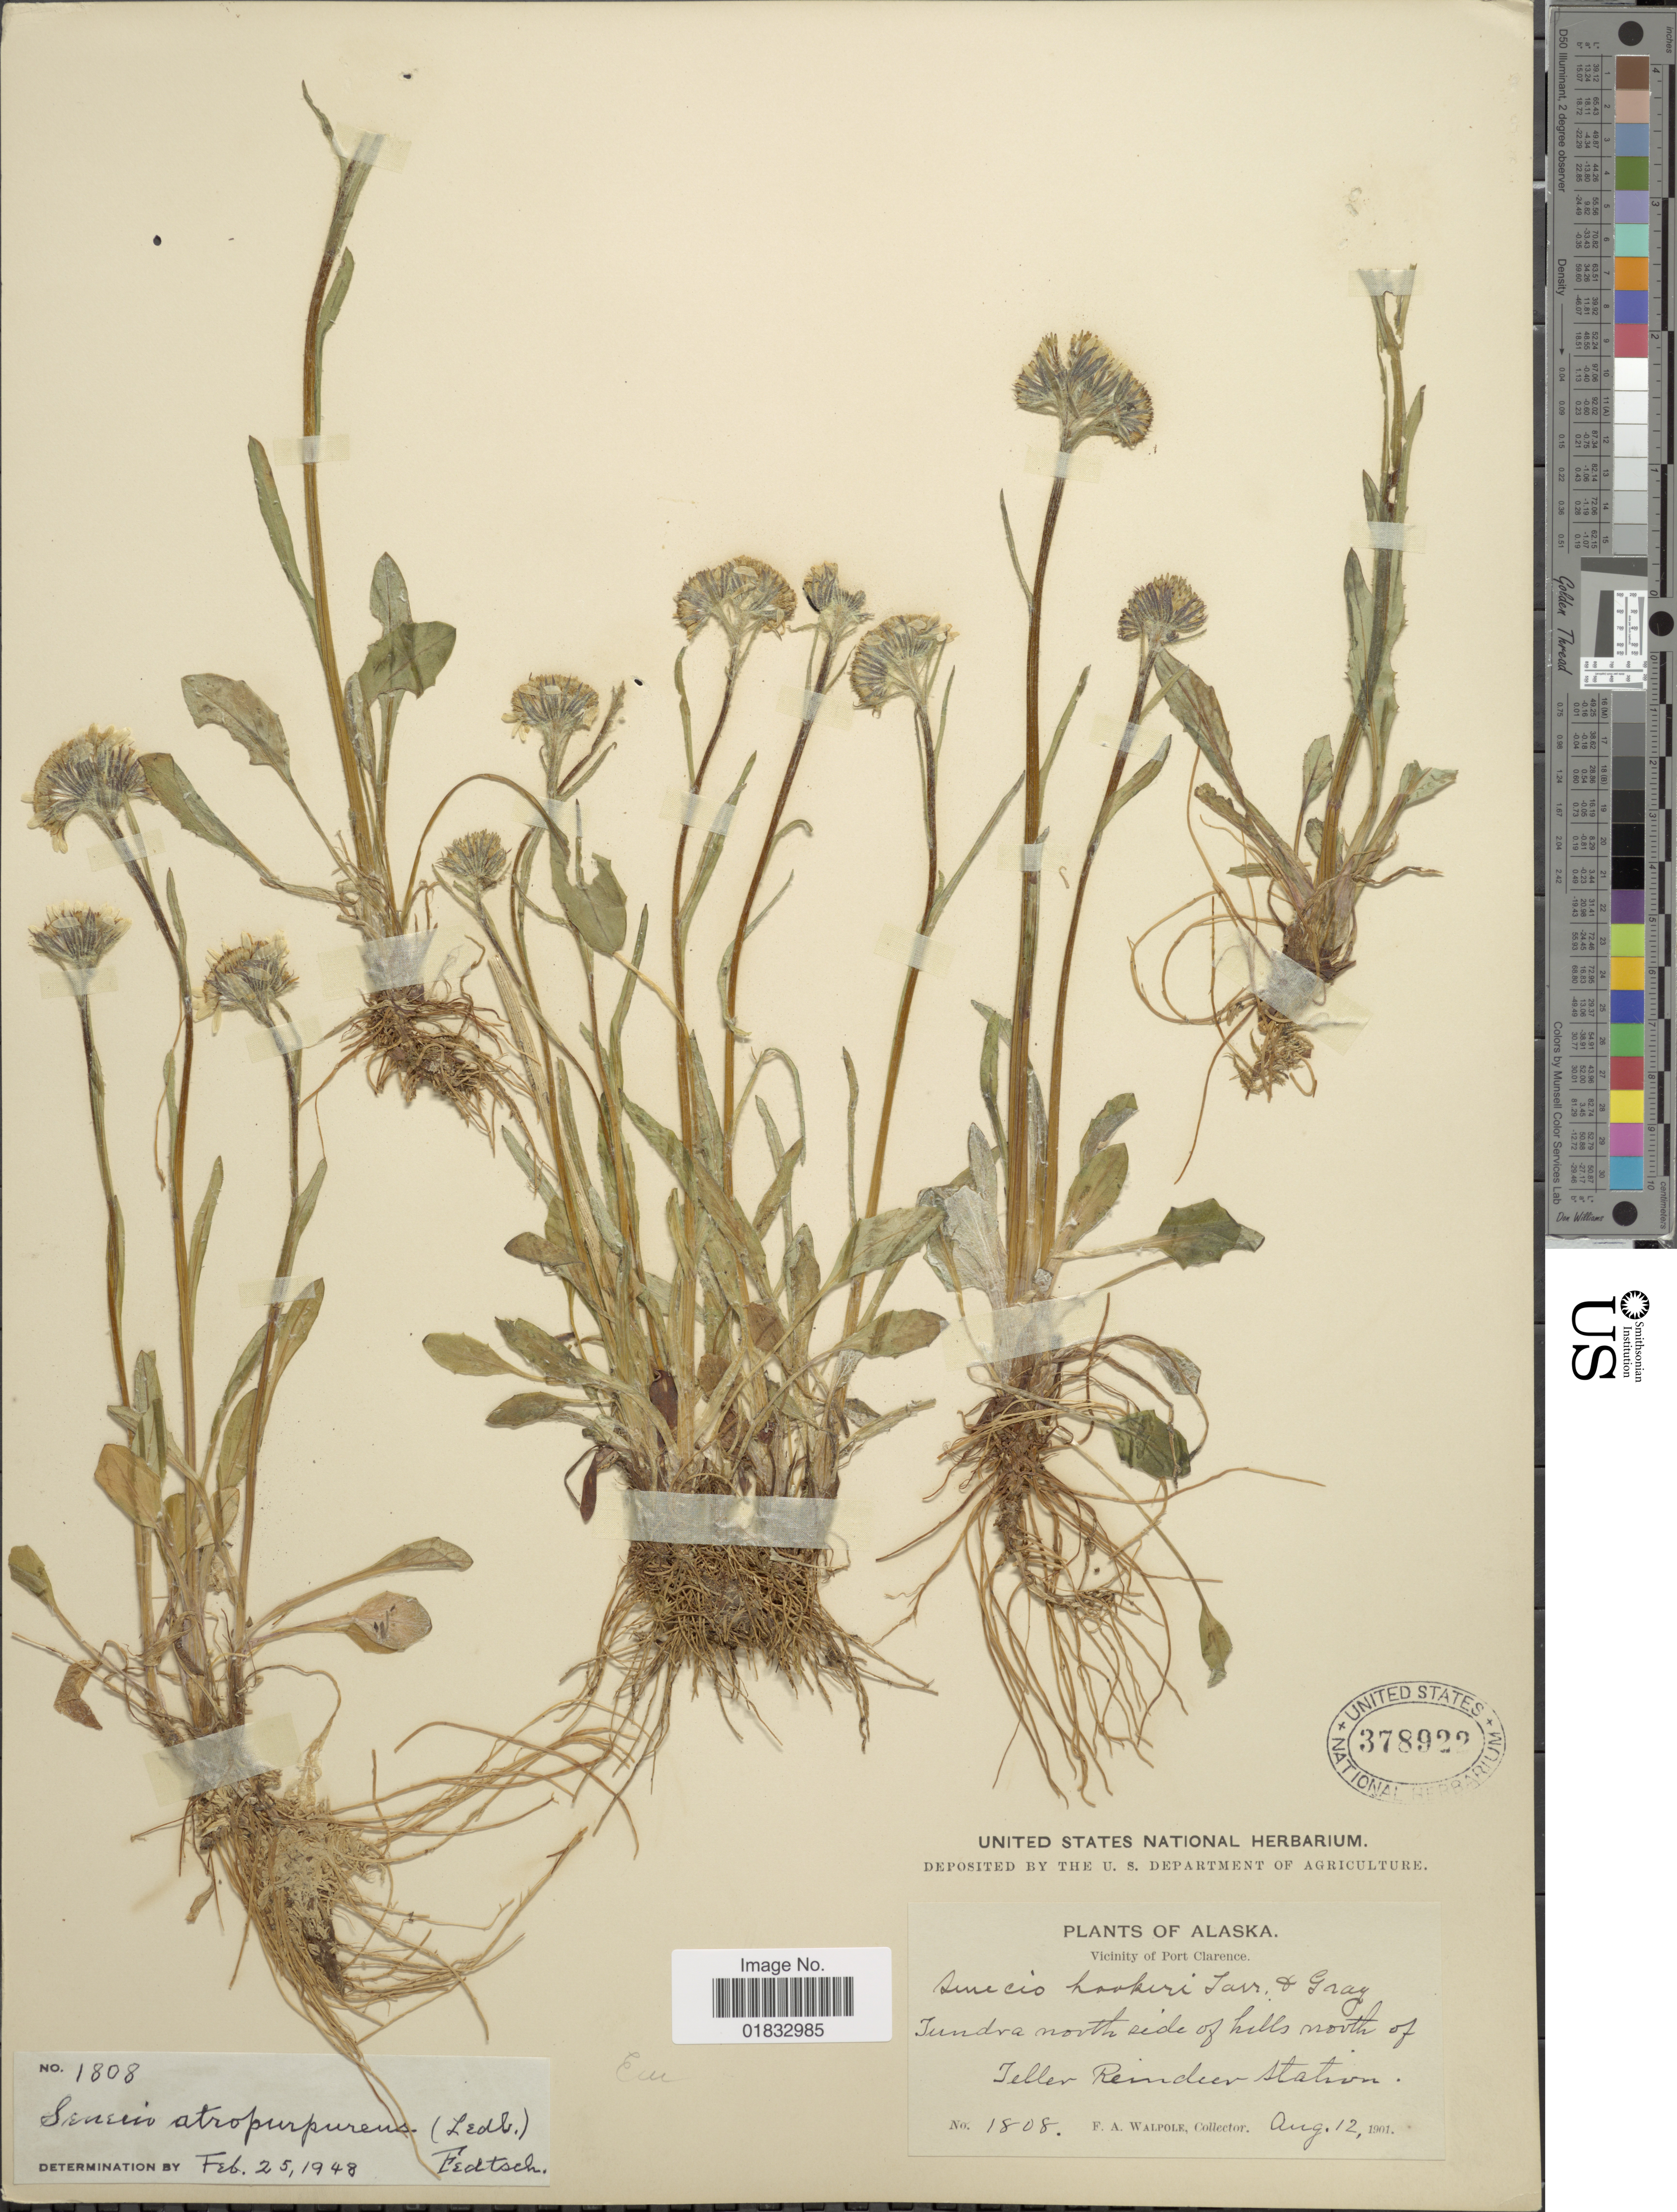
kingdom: Plantae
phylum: Tracheophyta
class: Magnoliopsida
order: Asterales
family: Asteraceae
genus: Tephroseris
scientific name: Tephroseris integrifolia subsp. atropurpurea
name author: (Ledeb.) B. Nord.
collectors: F. Walpole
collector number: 1808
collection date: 1901-08-12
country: United States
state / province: Alaska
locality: Vicinity of Port Clarence, Tundra north side of hills north of Teller Reinder Station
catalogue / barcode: US 378922